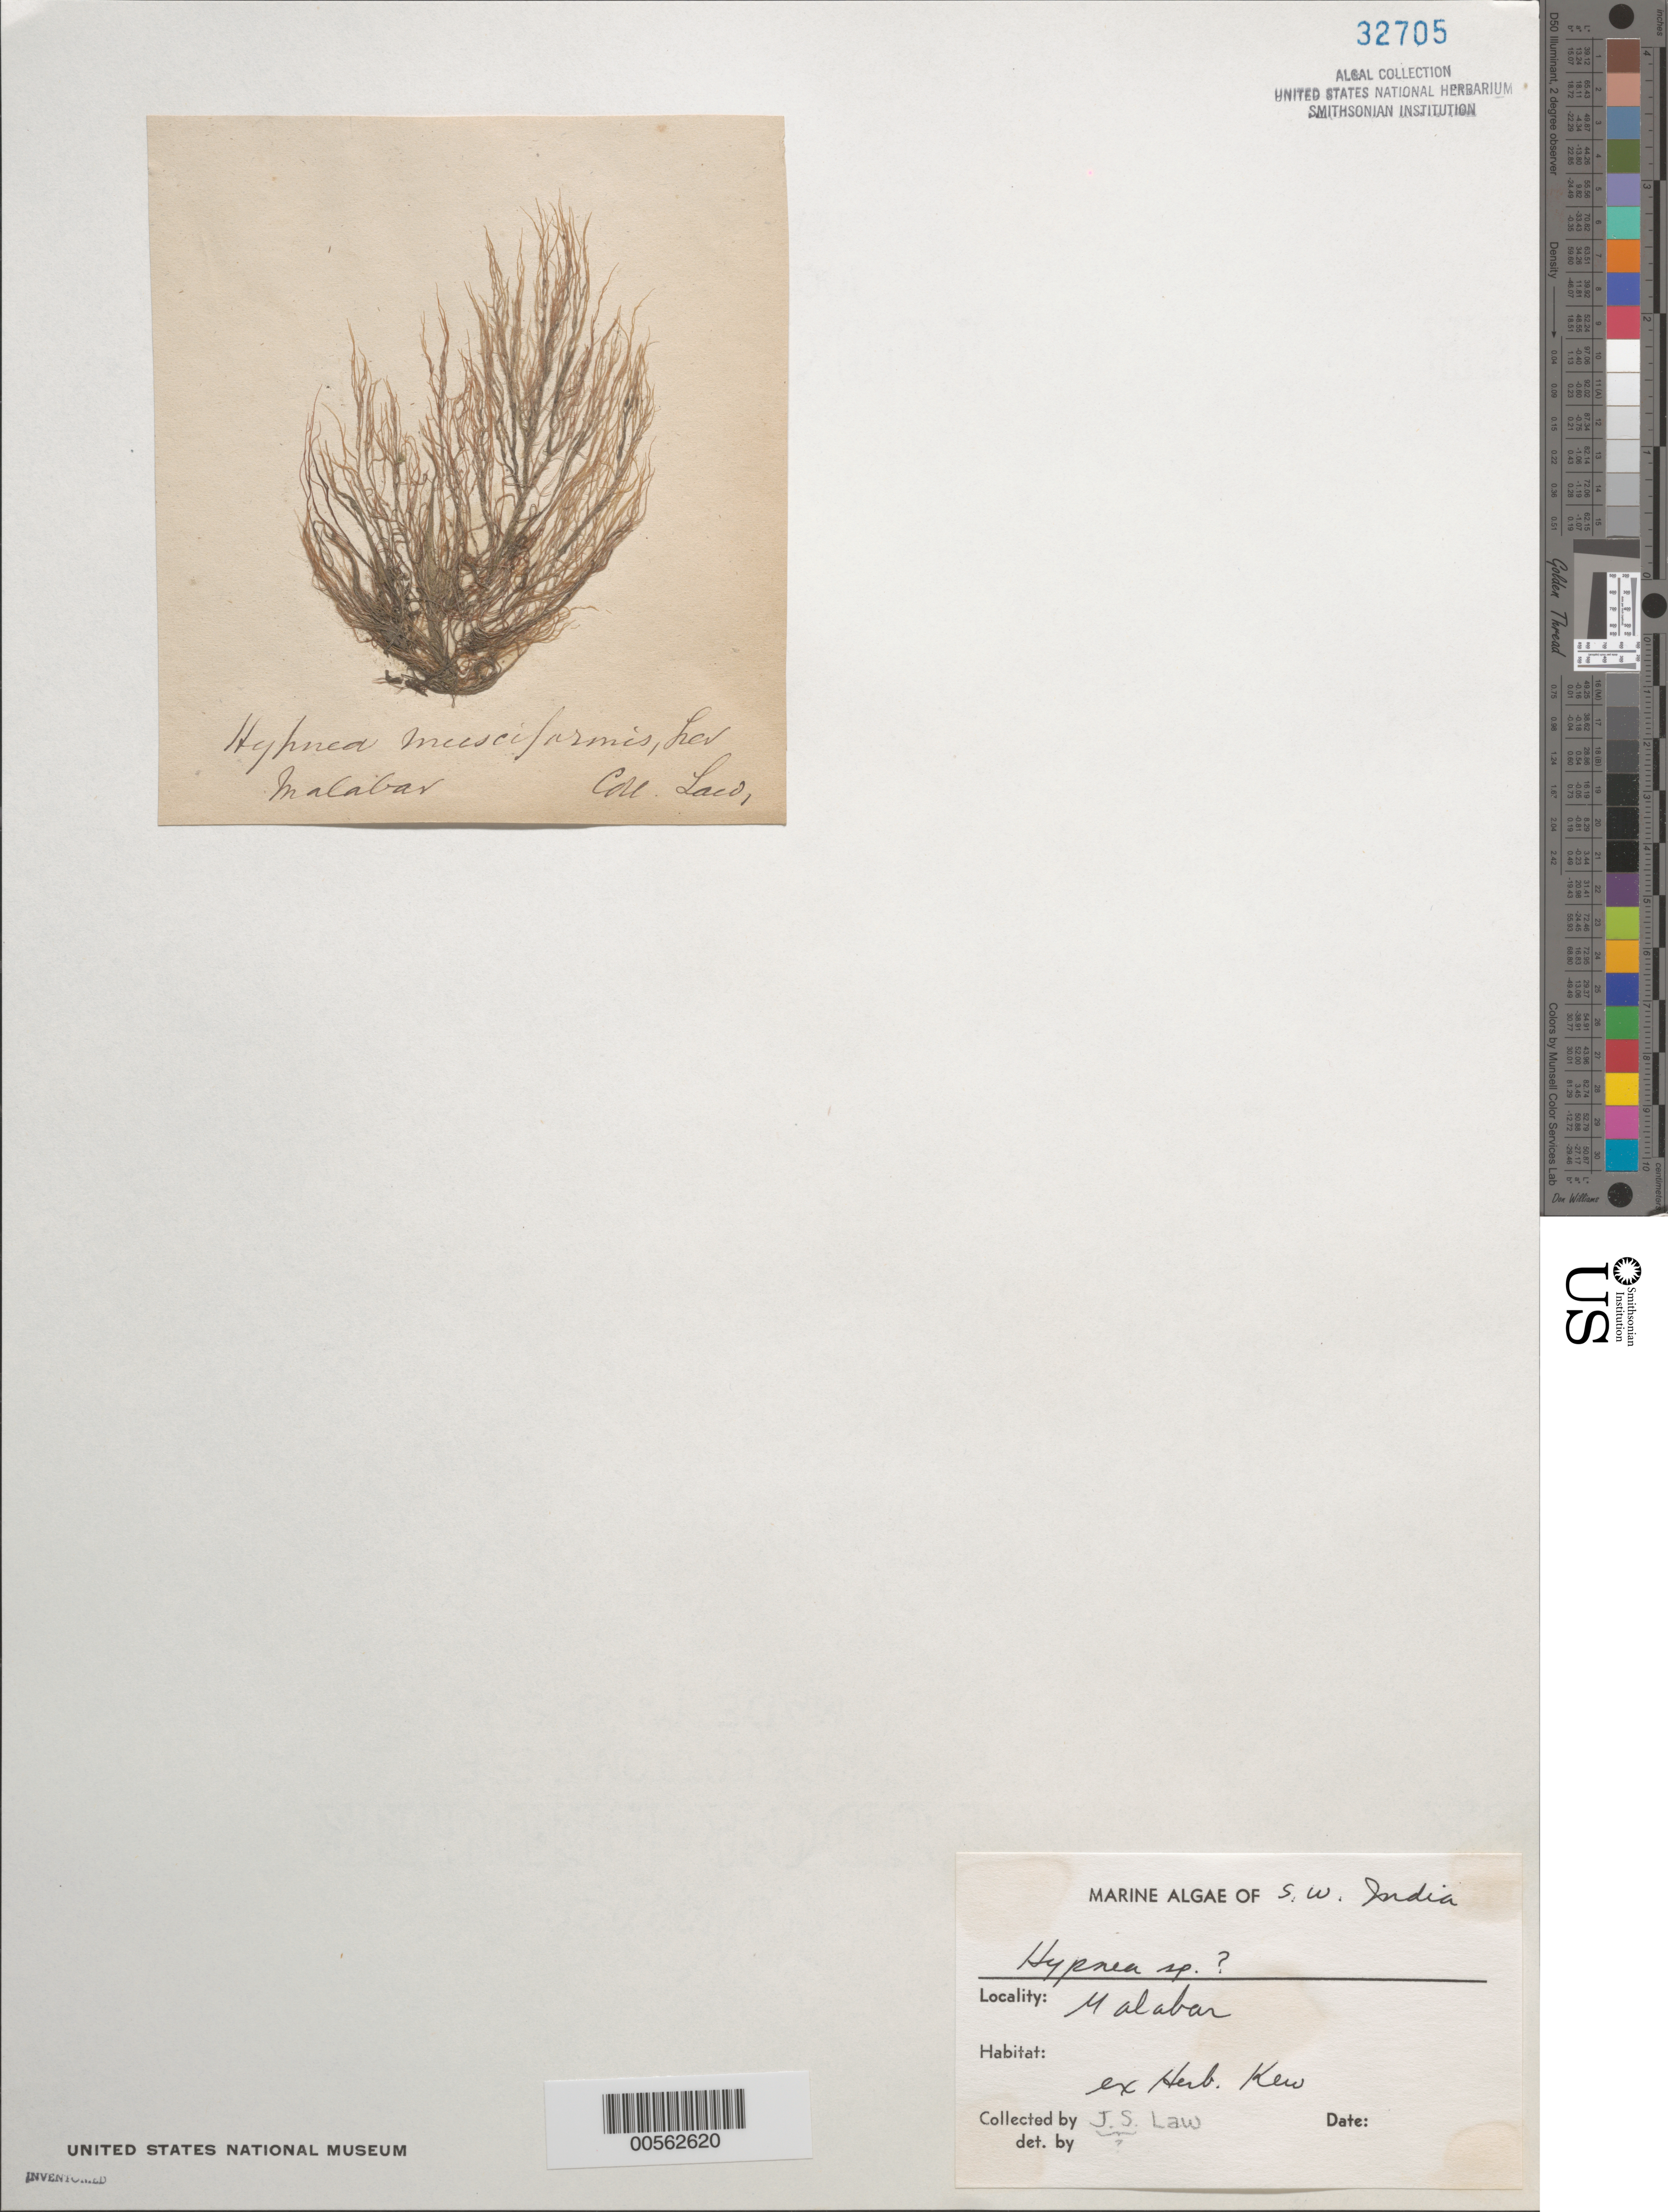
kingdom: Plantae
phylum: Rhodophyta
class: Florideophyceae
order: Gigartinales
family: Cystocloniaceae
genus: Hypnea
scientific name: Hypnea sp.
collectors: J. Law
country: India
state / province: Kerala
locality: Malabar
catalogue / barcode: US 32705